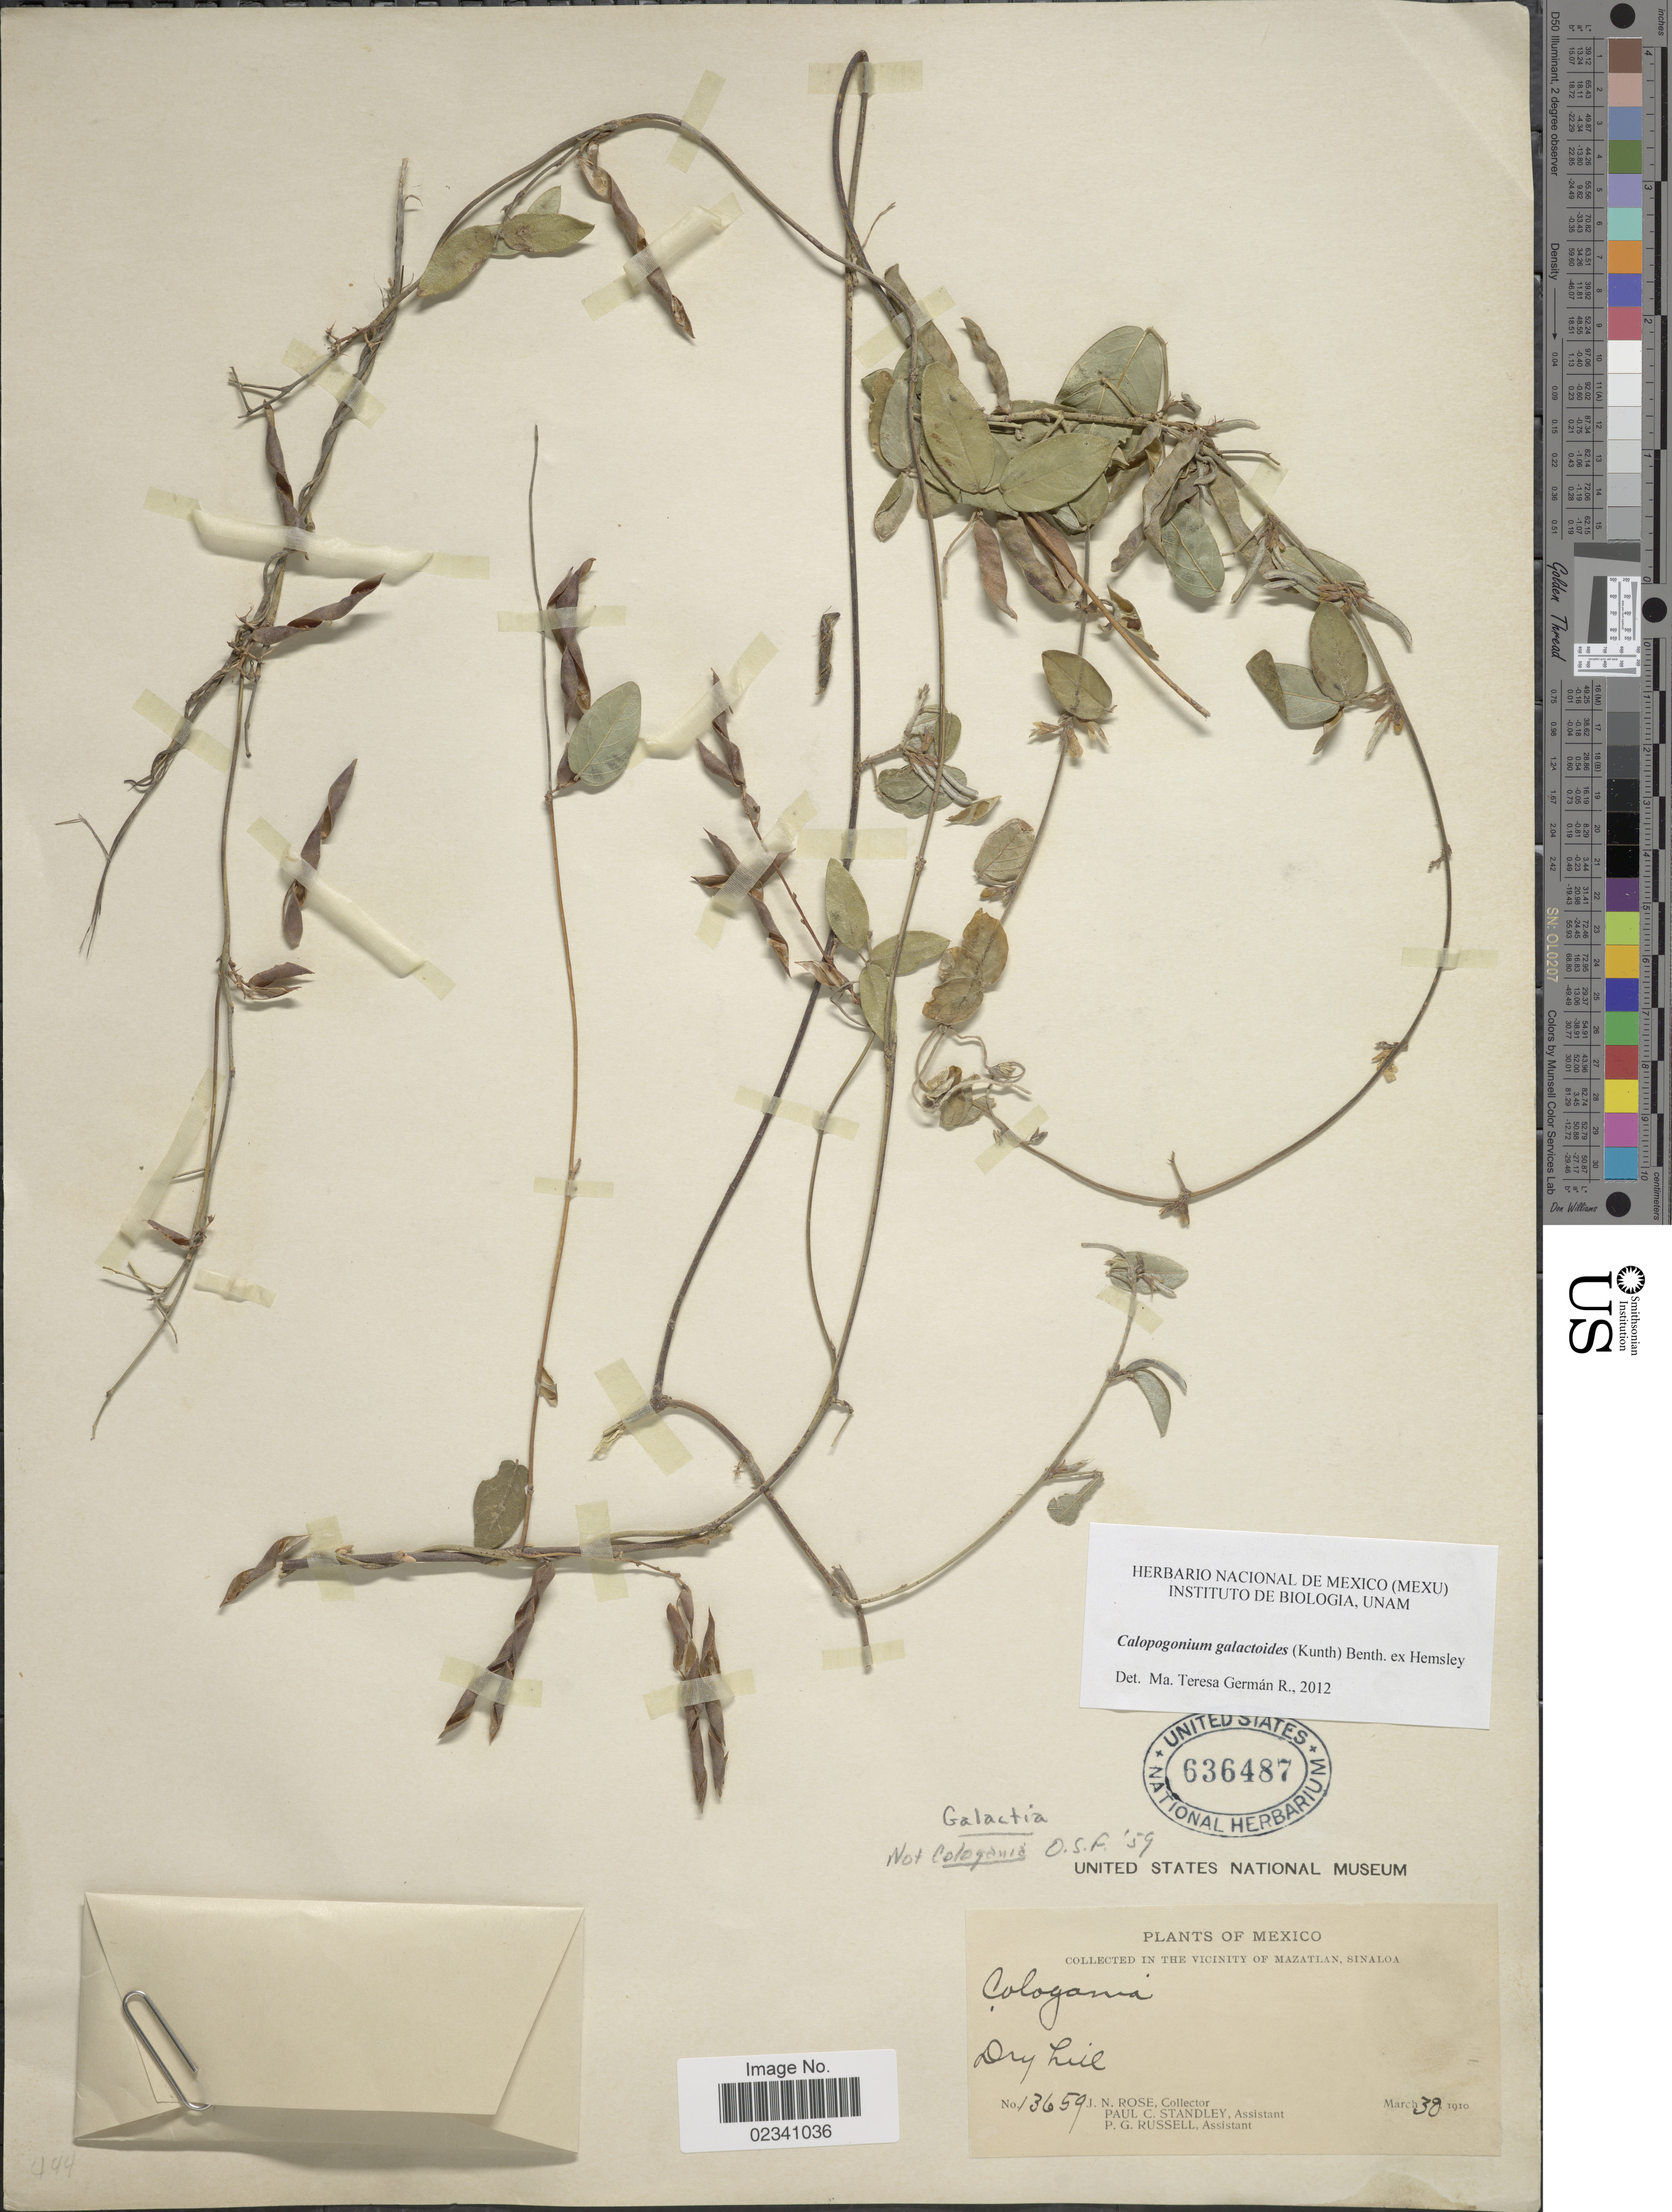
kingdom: Plantae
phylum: Tracheophyta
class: Magnoliopsida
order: Fabales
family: Fabaceae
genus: Calopogonium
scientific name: Calopogonium galactioides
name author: (Kunth) Hemsl.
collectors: J. N. Rose, P. C. Standley & P. G. Russell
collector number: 13659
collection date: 1910-03-29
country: Mexico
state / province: Sinaloa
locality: Dry hill. in the vicinity of Mazatlan, Sinaloa.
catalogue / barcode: US 636487